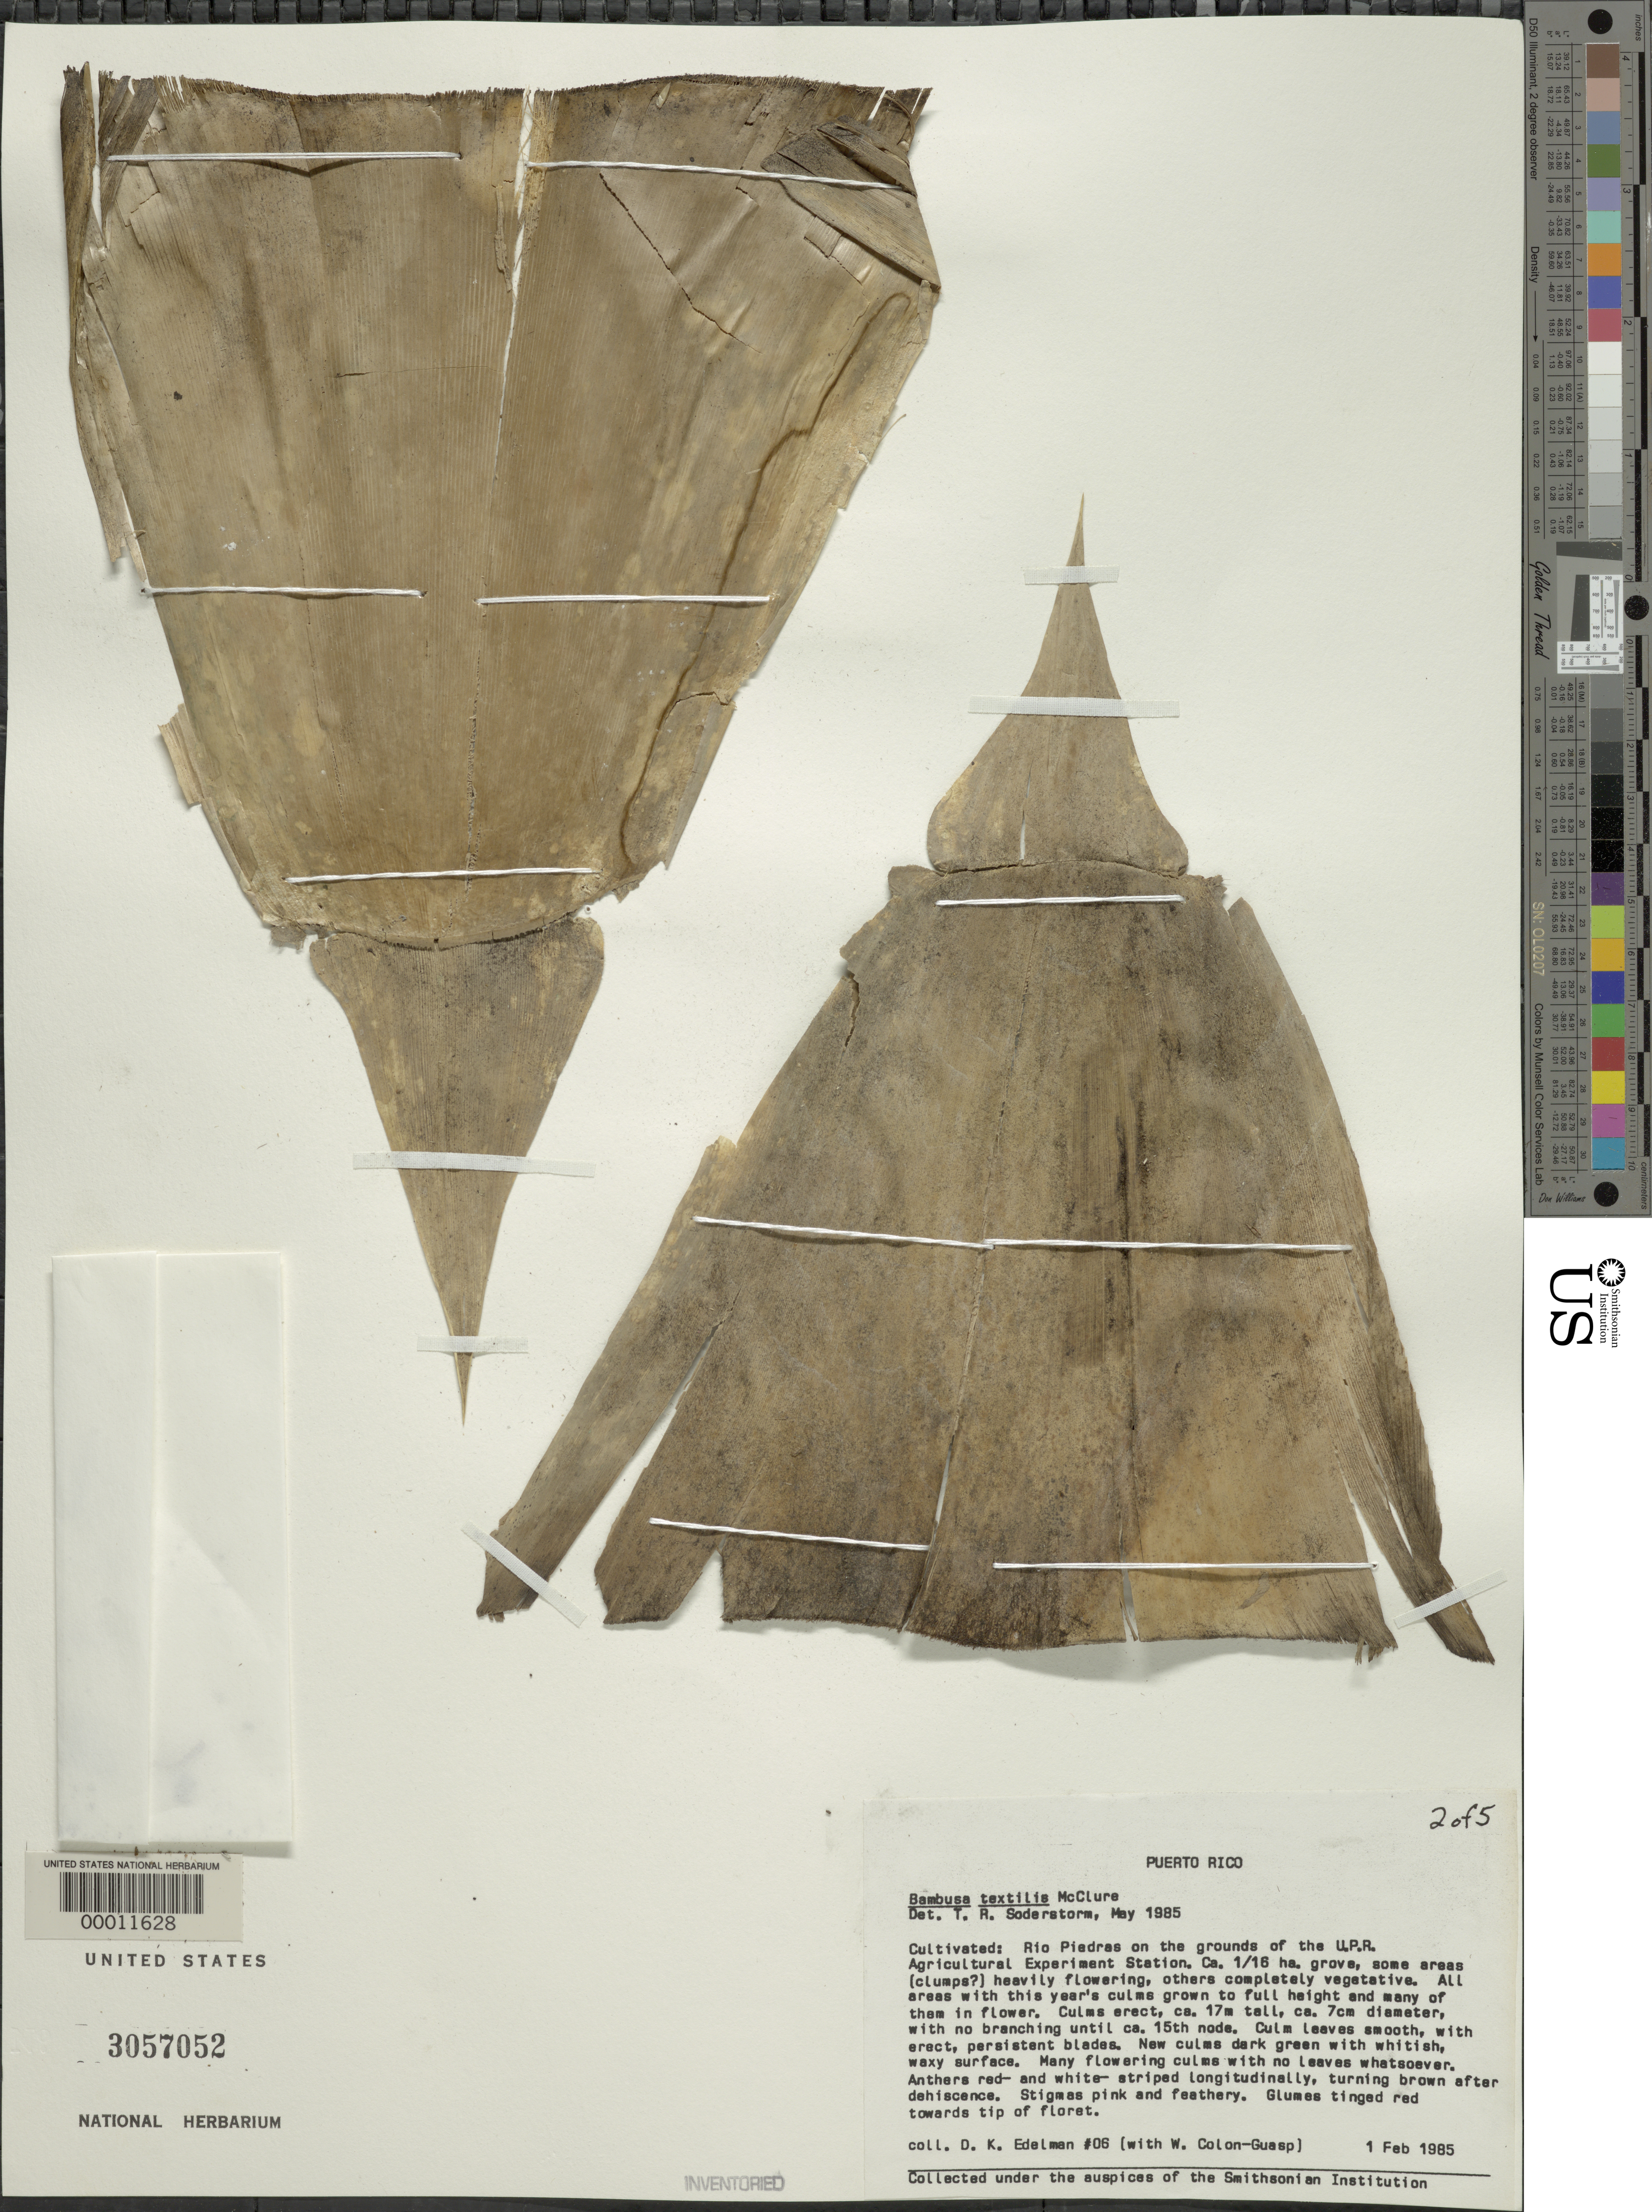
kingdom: Plantae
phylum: Tracheophyta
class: Liliopsida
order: Poales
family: Poaceae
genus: Bambusa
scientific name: Bambusa textilis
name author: McClure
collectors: D. Edelman & W. Colon Guasp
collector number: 06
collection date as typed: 01 Feb 1985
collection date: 1985-02-01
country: Puerto Rico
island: Greater Antilles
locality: Rio piedras, u.p.r. agricultural exper. station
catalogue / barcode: US 3057052